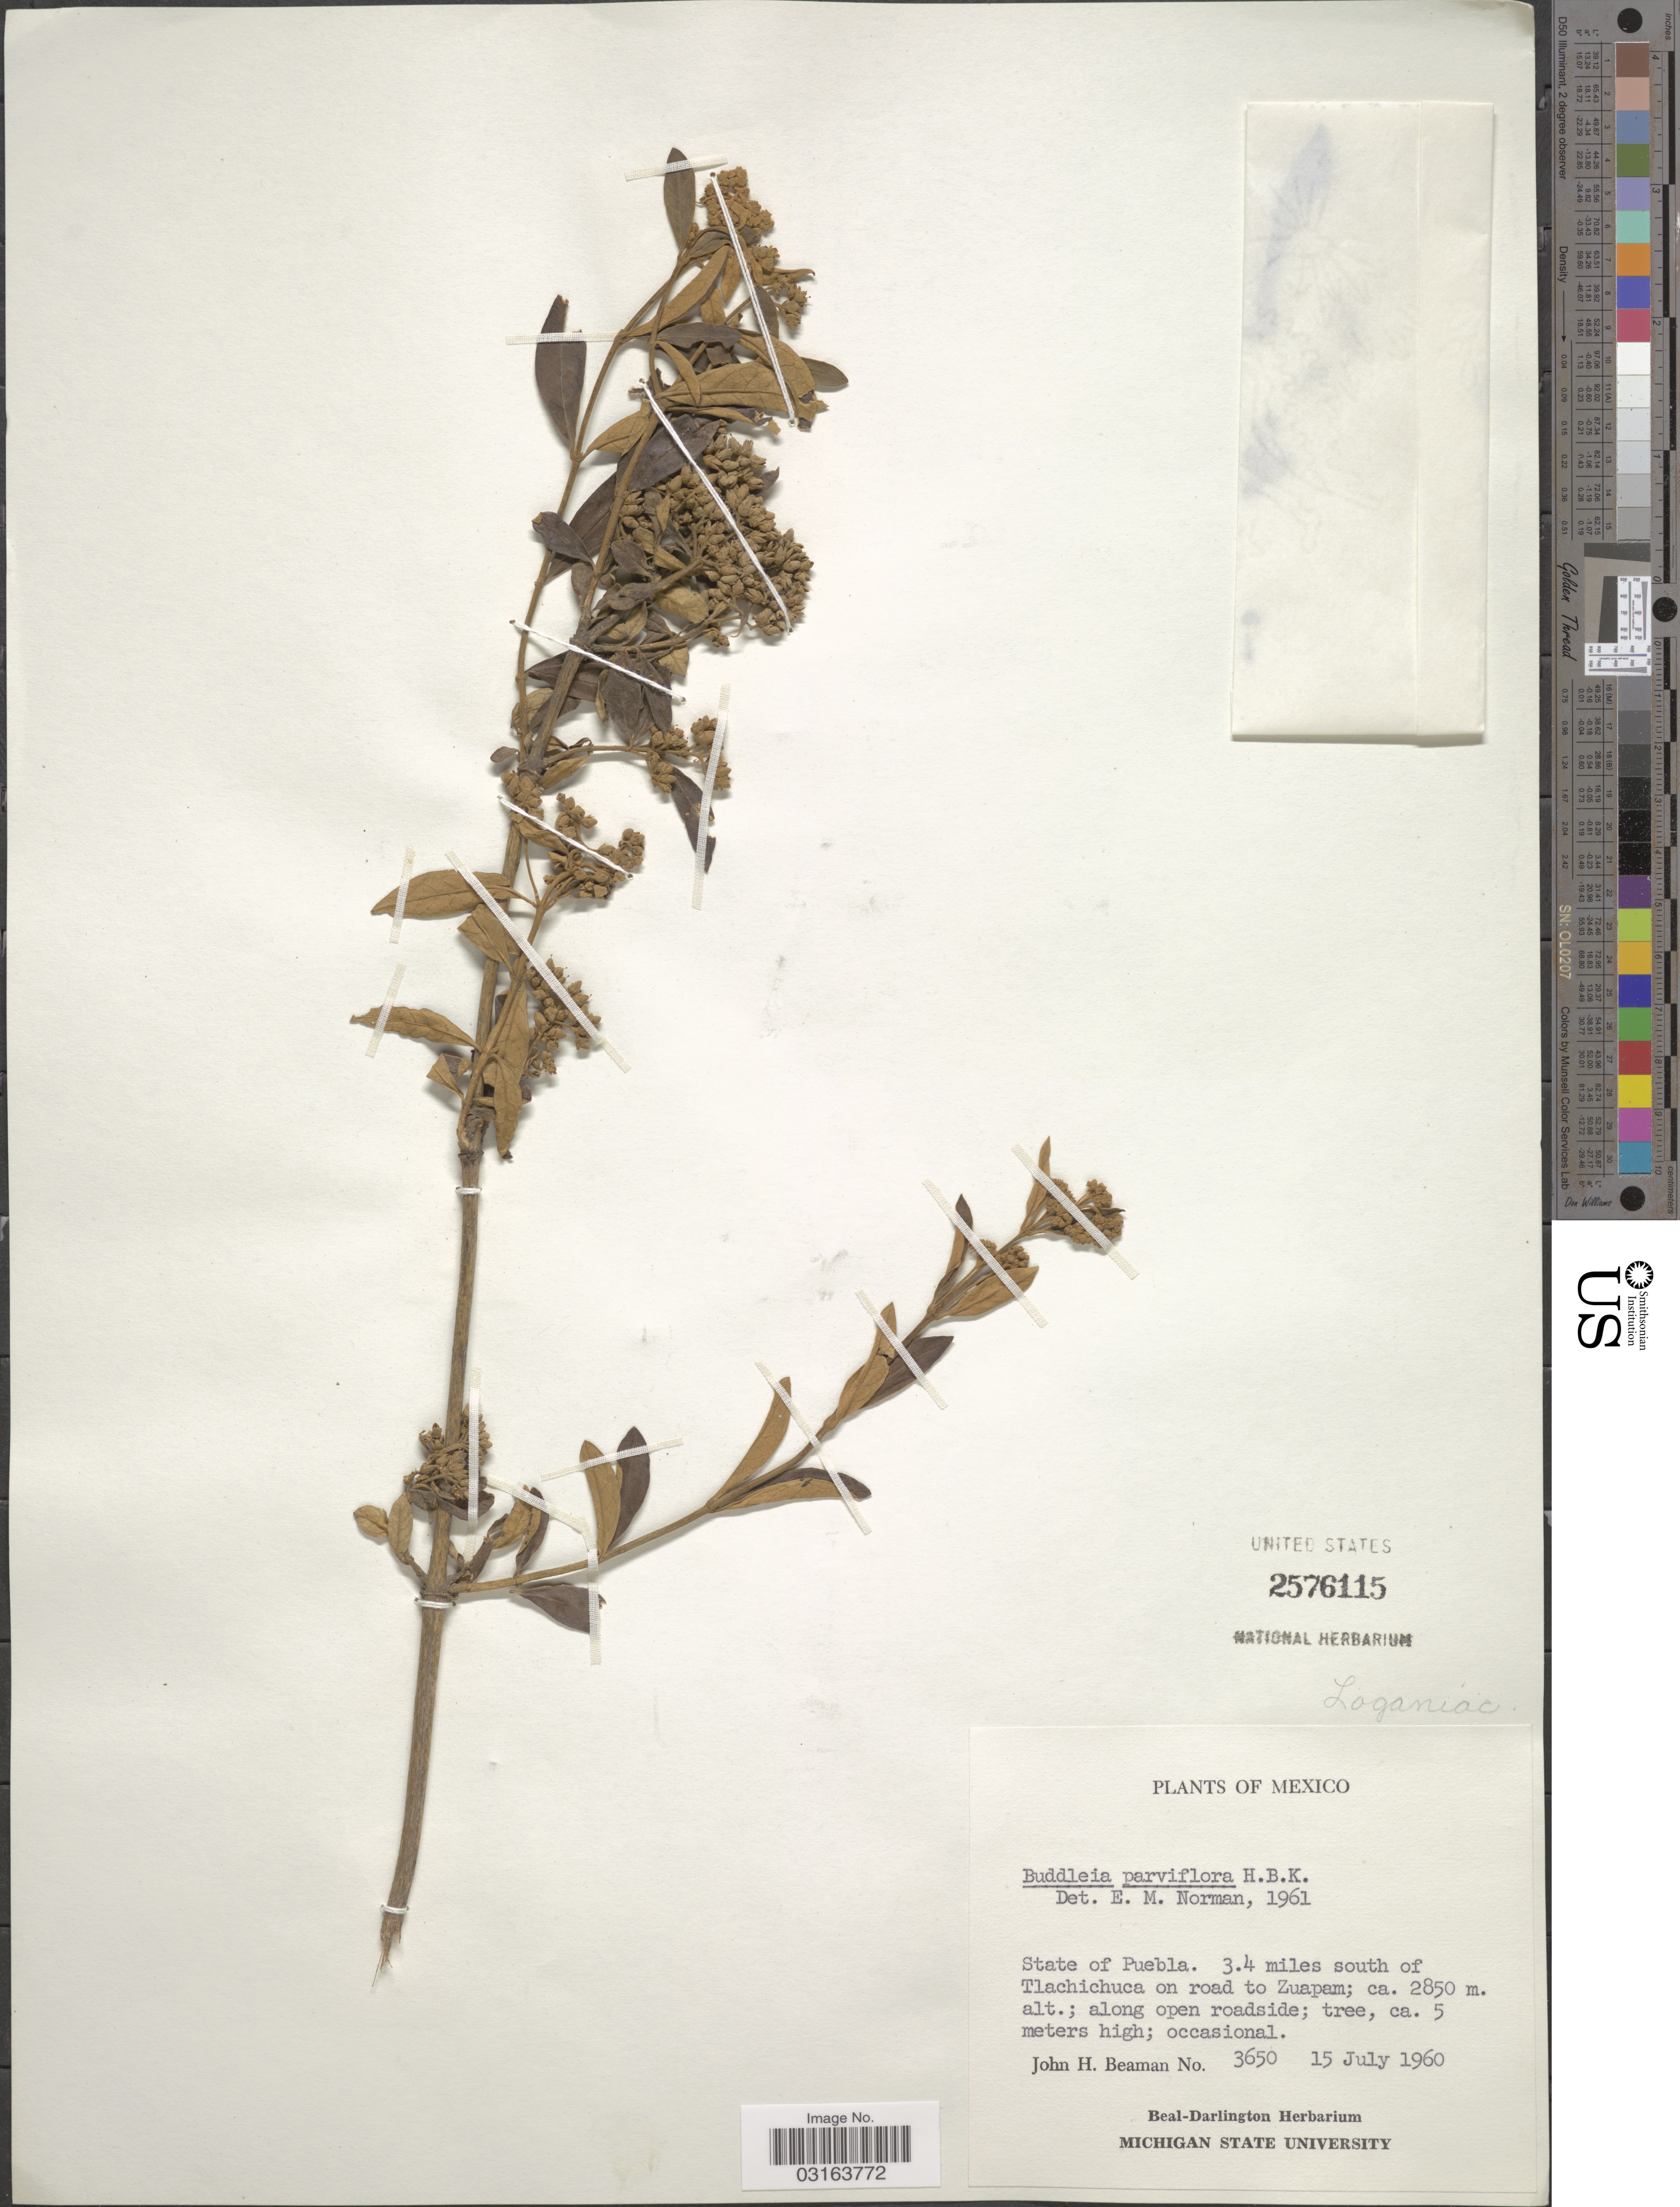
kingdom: Plantae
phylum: Tracheophyta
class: Magnoliopsida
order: Lamiales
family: Scrophulariaceae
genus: Buddleja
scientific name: Buddleja parviflora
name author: Kunth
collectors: J. H. Beaman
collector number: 3650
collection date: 1960-07-15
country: Mexico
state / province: Puebla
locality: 3.4 miles south of Tlachichuca on road to Zuapam; along open roadside.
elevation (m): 2850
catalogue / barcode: US 2576115